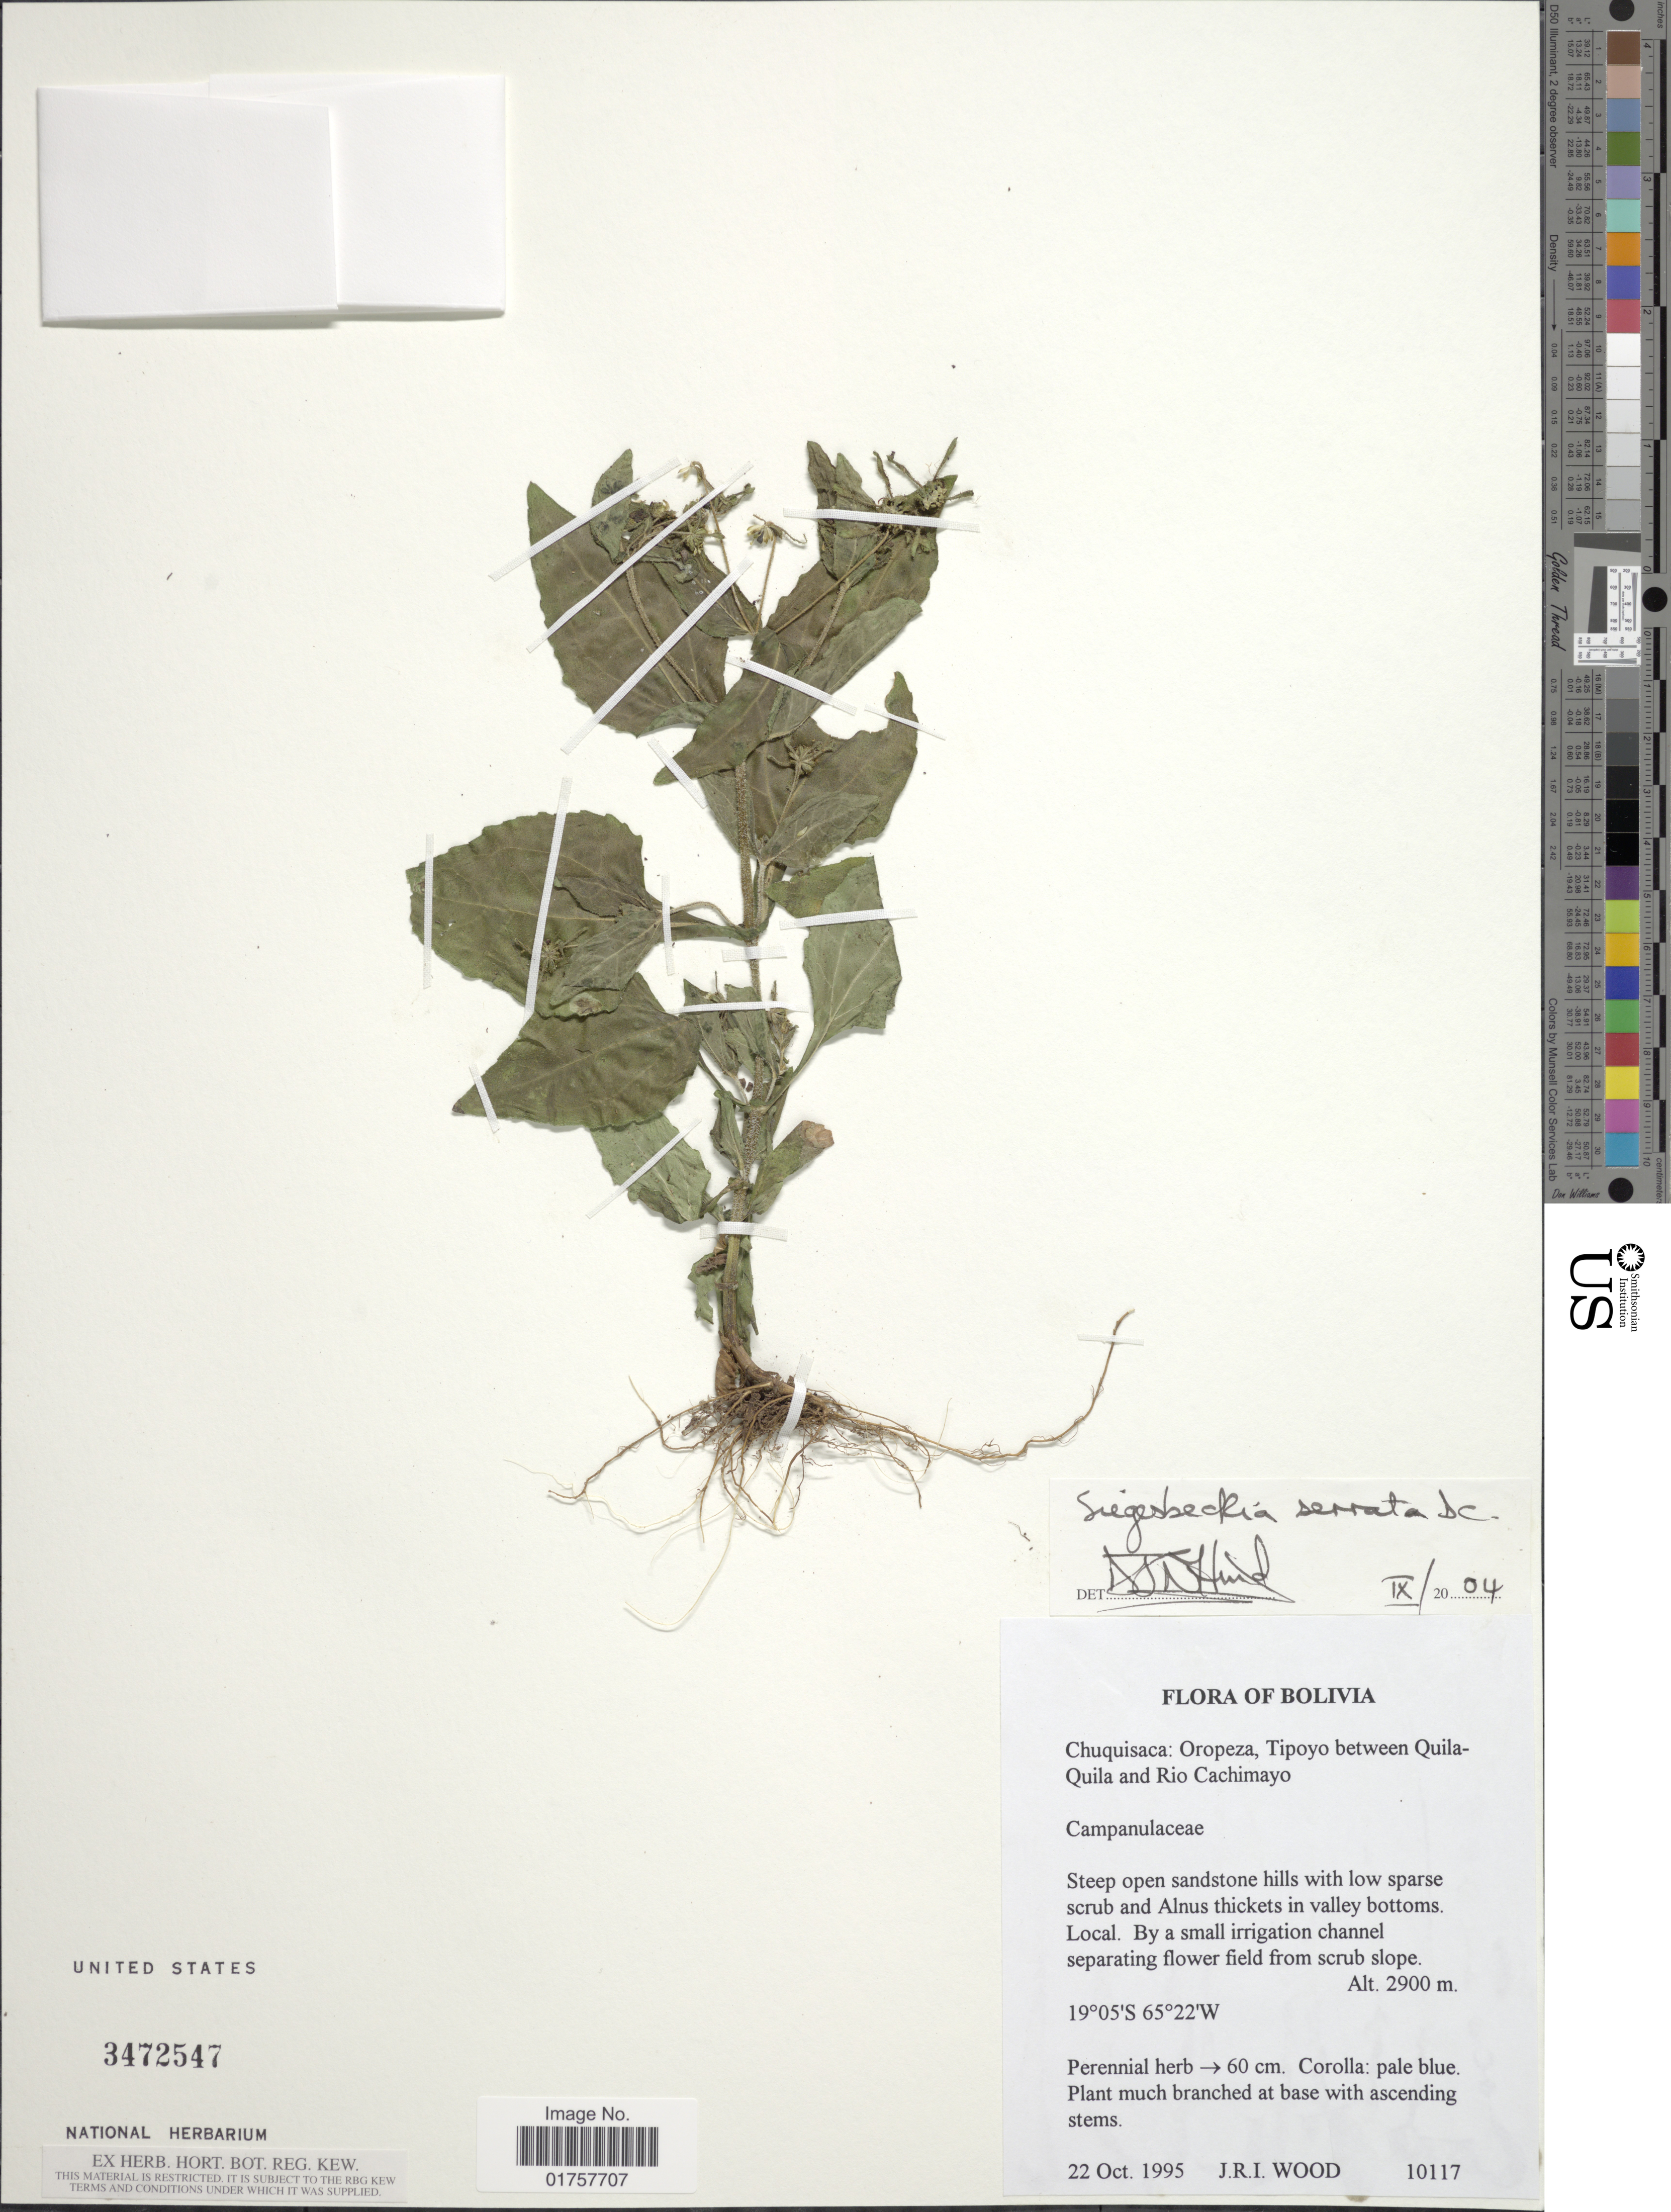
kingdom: Plantae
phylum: Tracheophyta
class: Magnoliopsida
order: Asterales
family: Asteraceae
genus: Sigesbeckia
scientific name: Sigesbeckia serrata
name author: DC.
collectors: J. R. I. Wood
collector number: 10117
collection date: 1995-10-22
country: Bolivia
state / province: Chuquisaca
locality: Oropeza, Tipoyo between Quila-Quila and Rio Cachimayo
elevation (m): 2900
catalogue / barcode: US 3472547